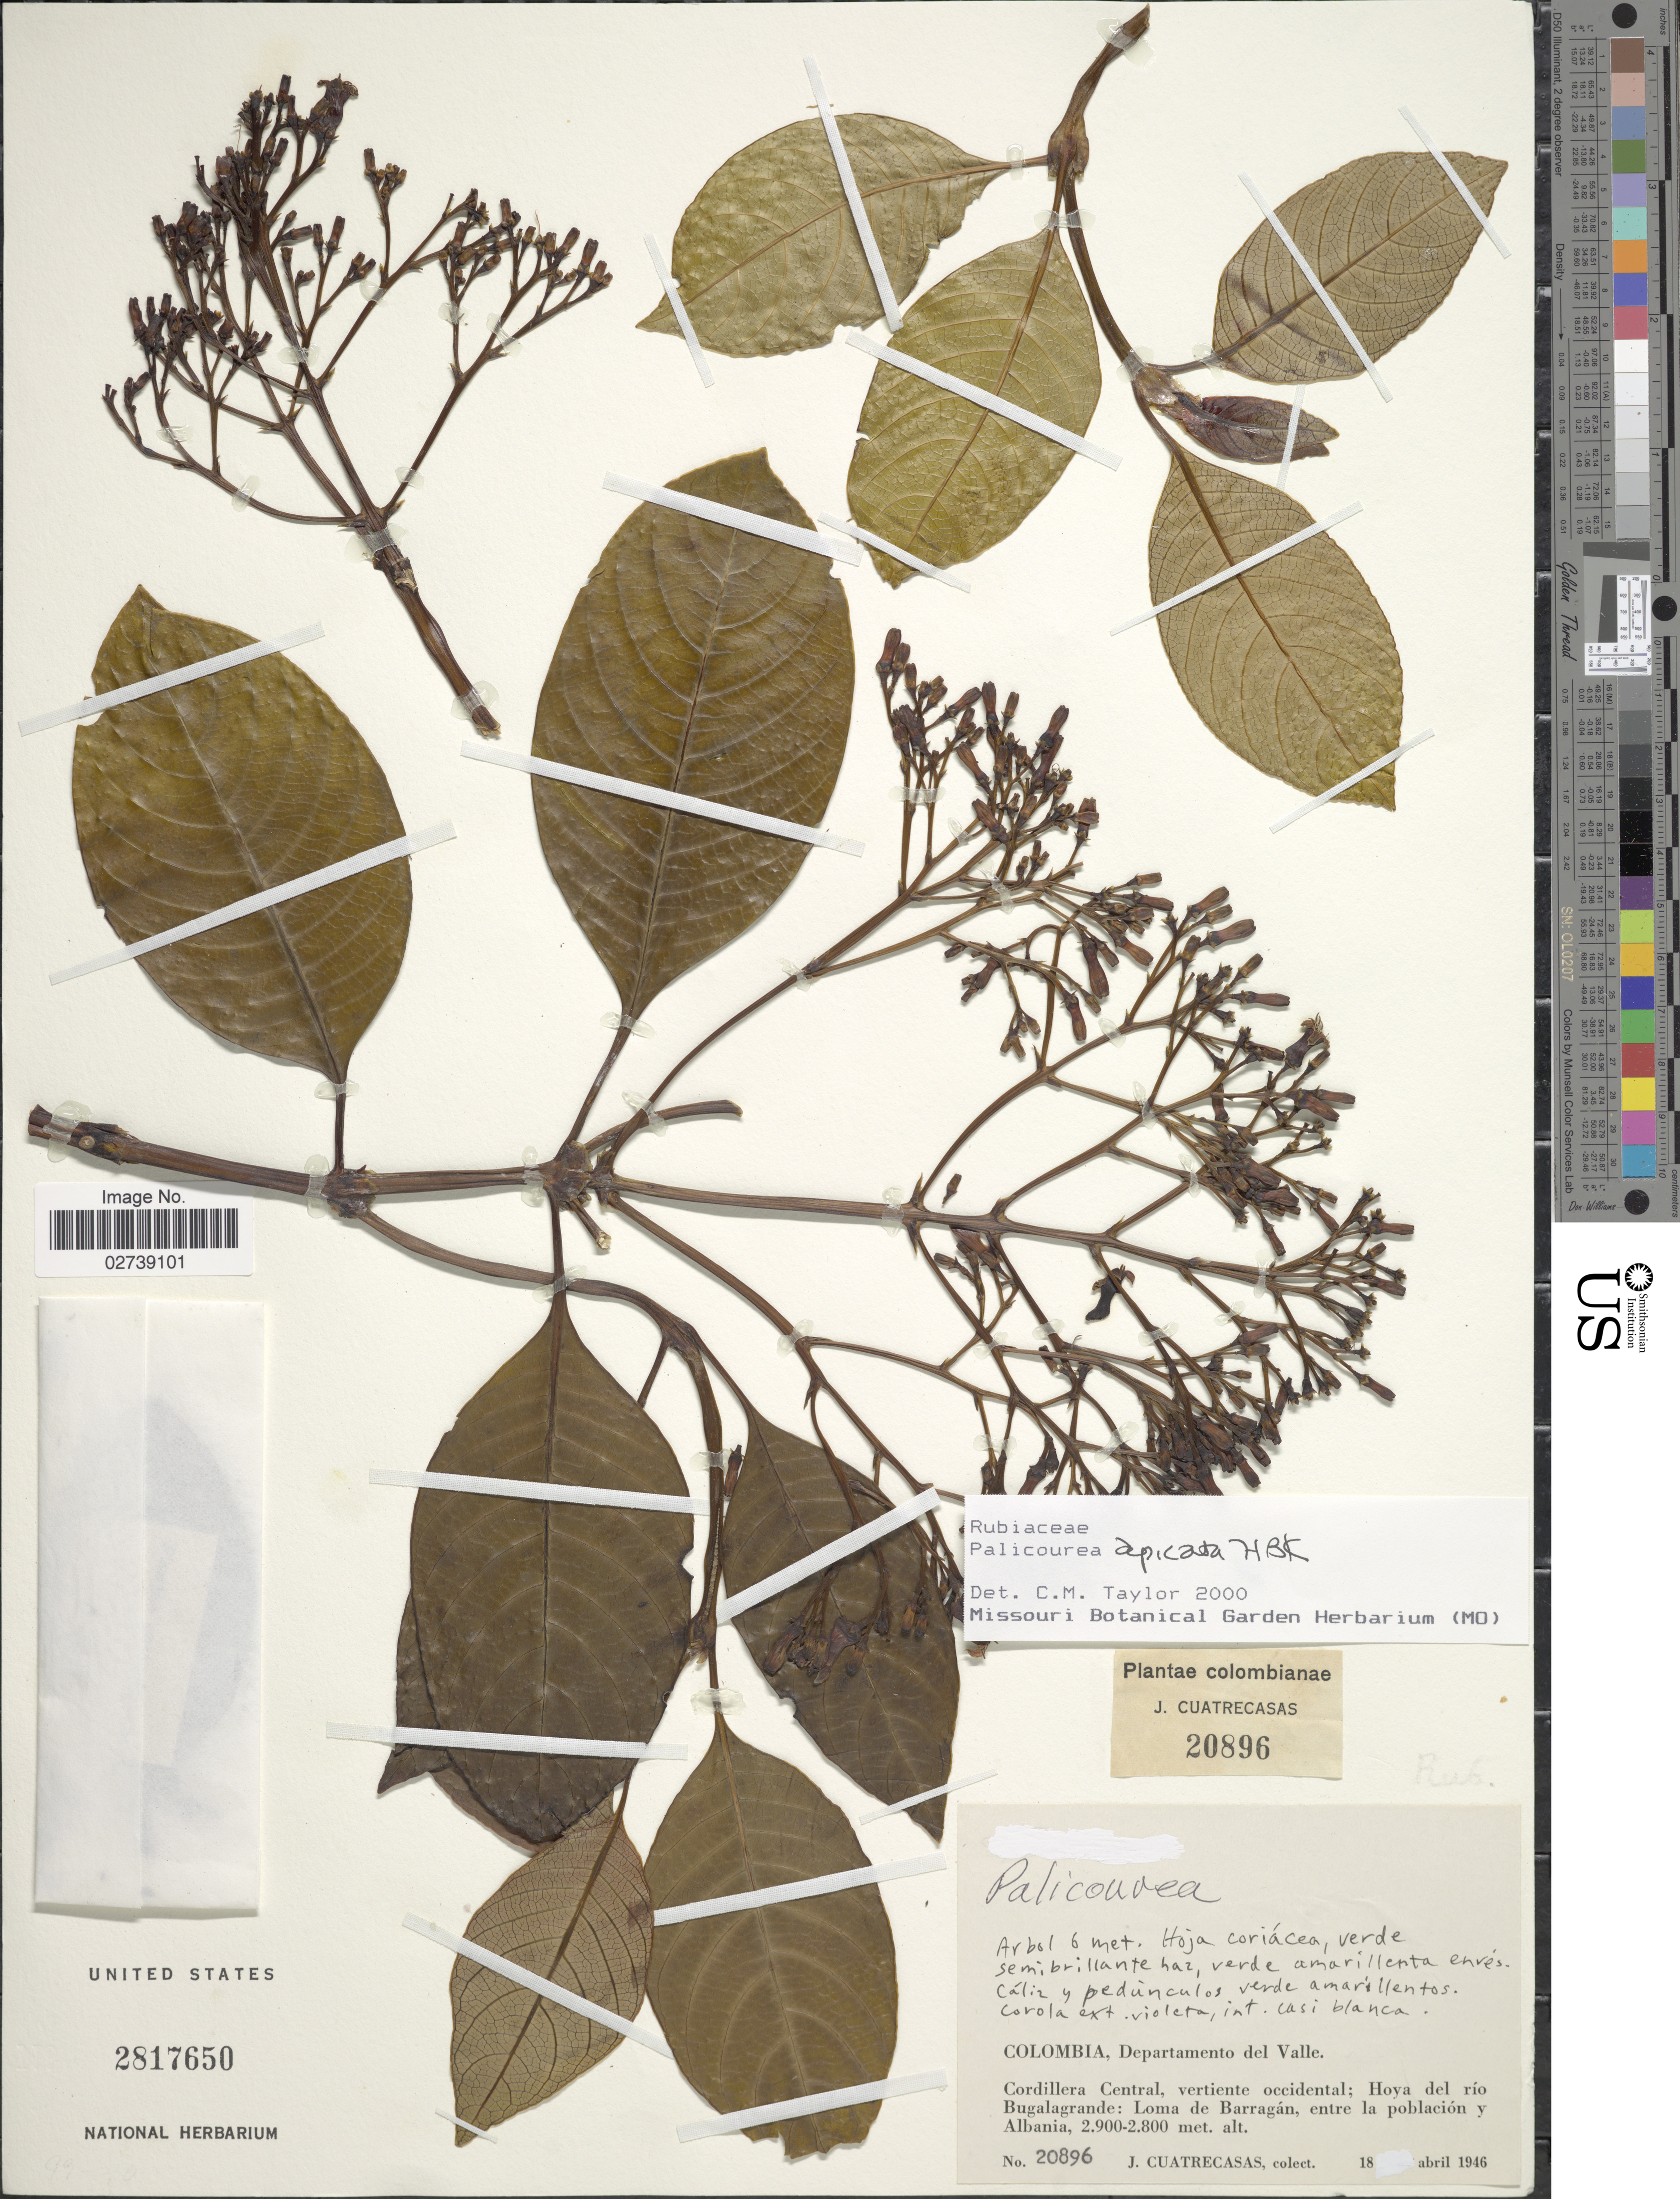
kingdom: Plantae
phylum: Tracheophyta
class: Magnoliopsida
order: Gentianales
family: Rubiaceae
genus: Palicourea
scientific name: Palicourea apicata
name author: Kunth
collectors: J. Cuatrecasas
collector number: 20896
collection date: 1946-04-18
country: Colombia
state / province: Valle del Cauca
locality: Departamento del Valle. Cordillera Central, vertiente occidental; Hoya del rio Bugalagrande: Loma de Barragan, entre la poblacion y Albania.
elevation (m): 2800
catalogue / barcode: US 2817650